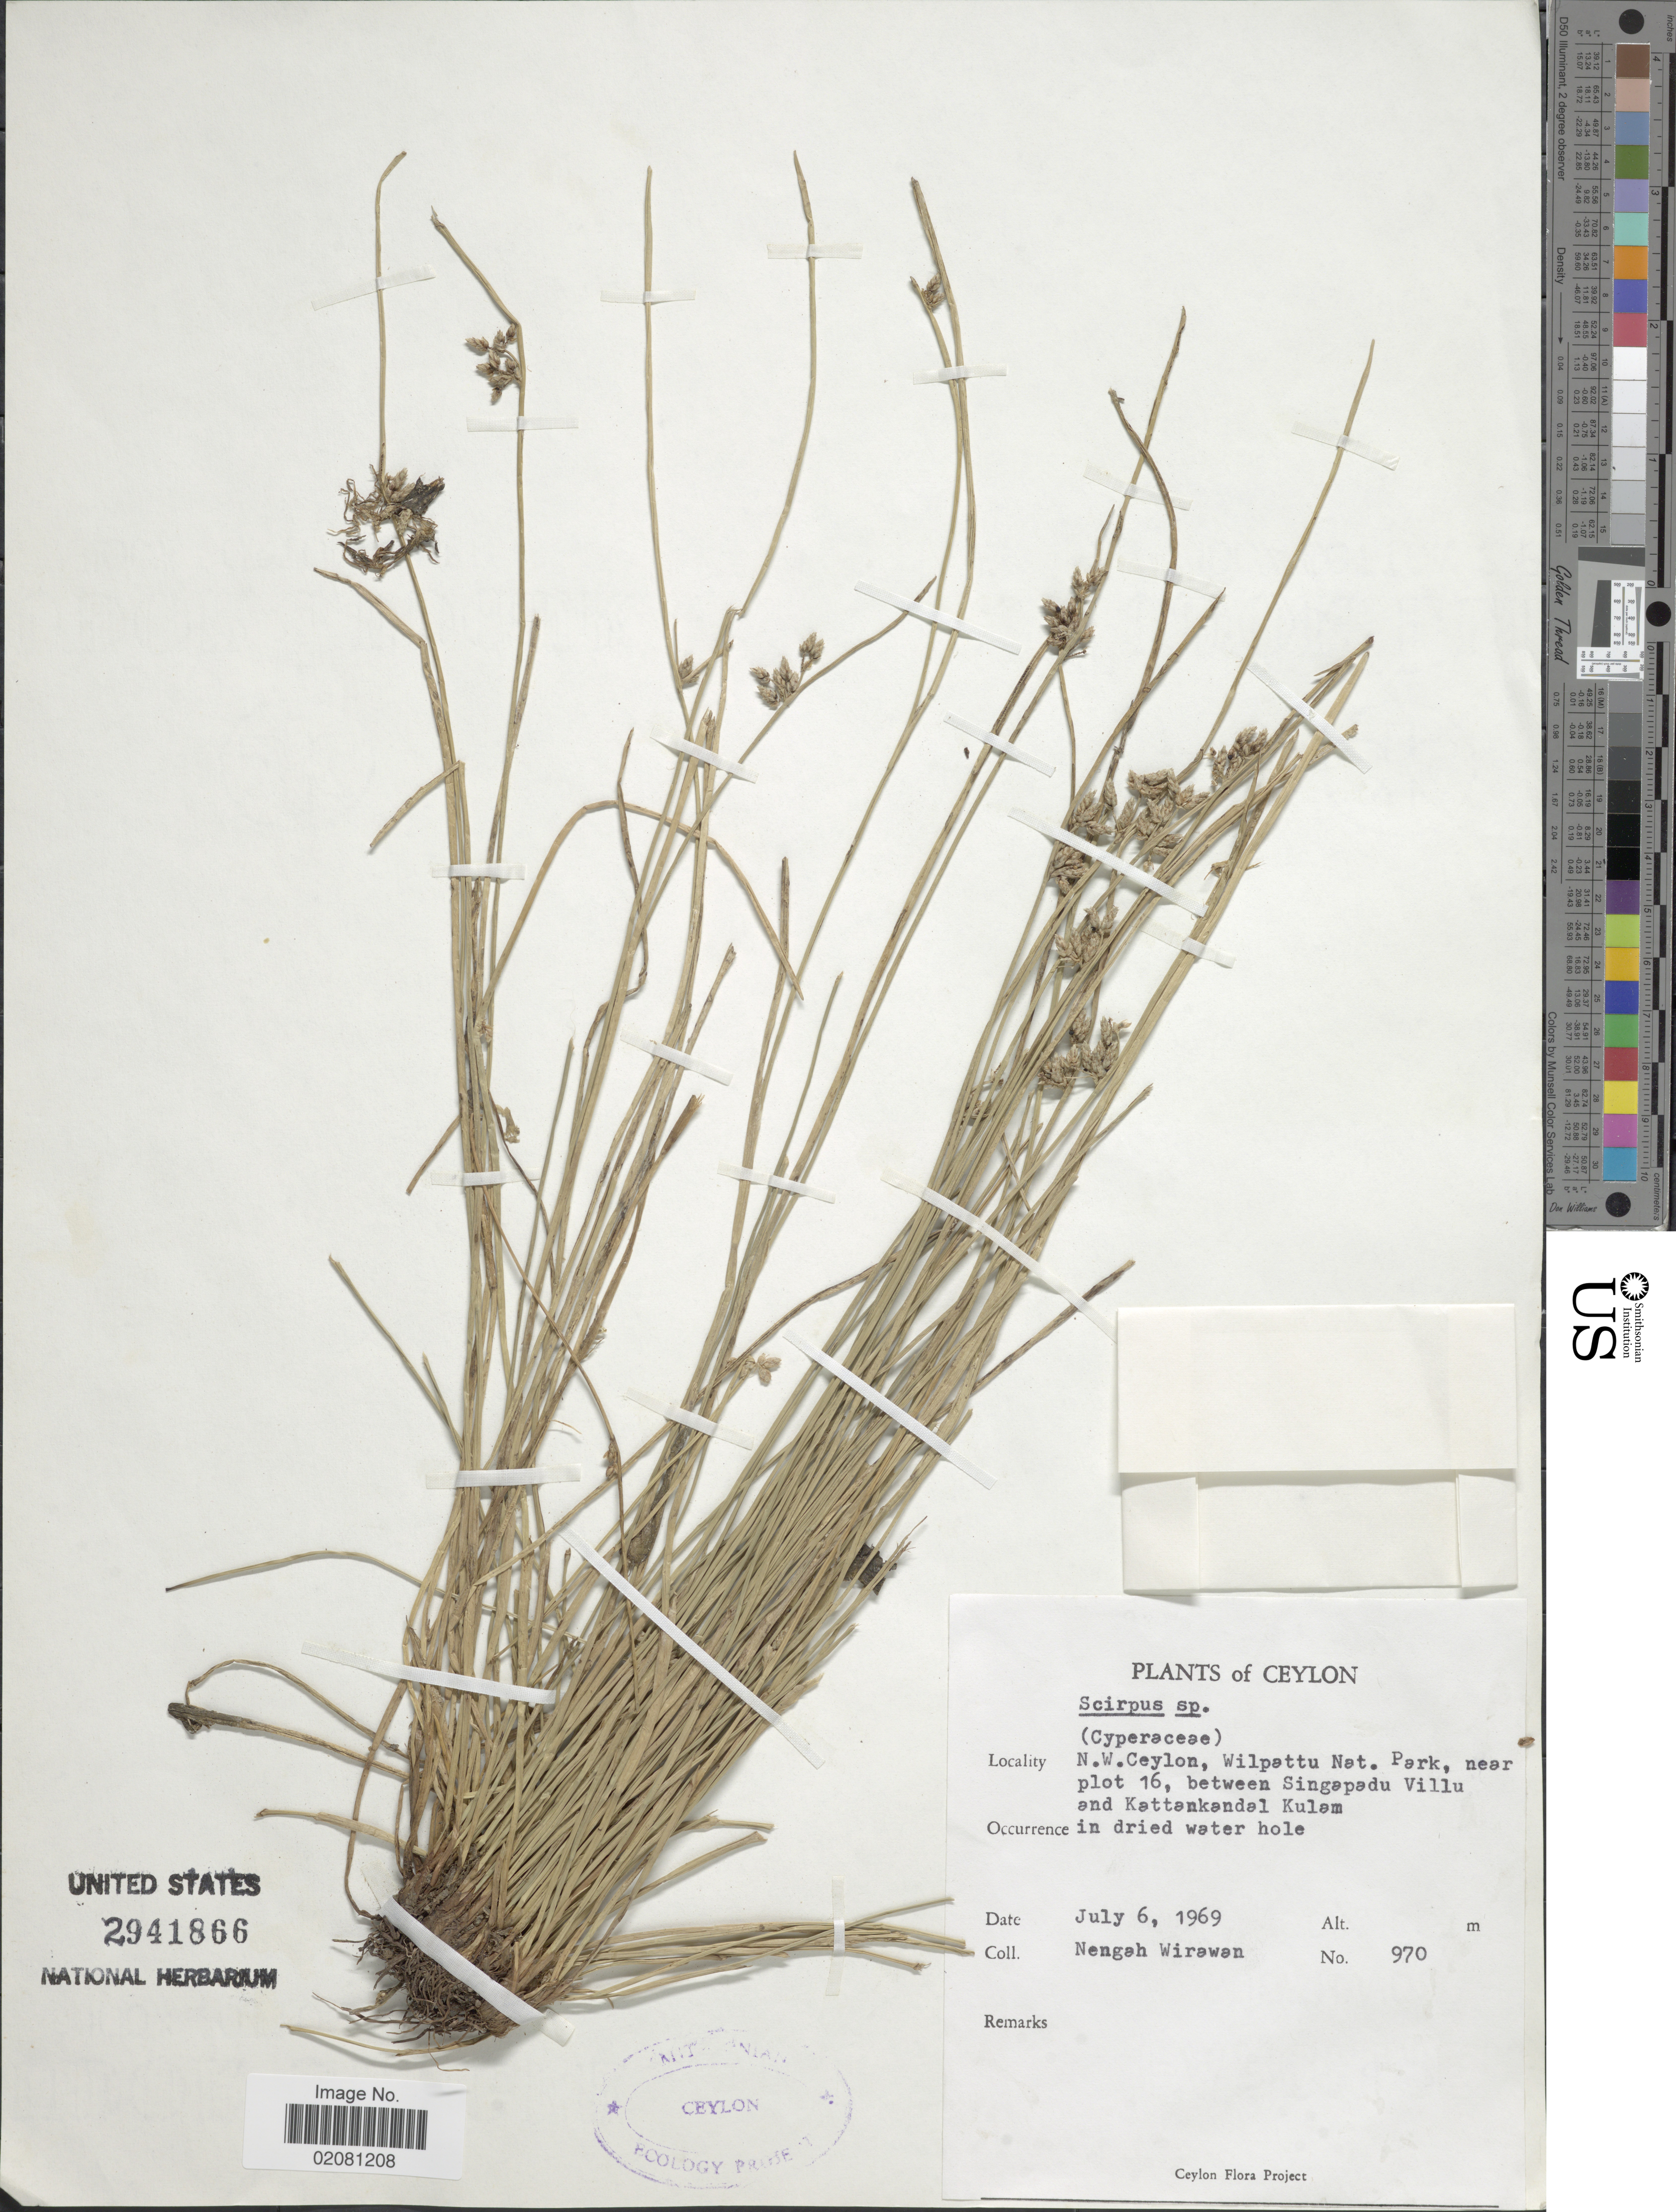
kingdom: Plantae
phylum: Tracheophyta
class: Liliopsida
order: Poales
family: Cyperaceae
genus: Schoenoplectus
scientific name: Schoenoplectus sp.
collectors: N. Wirawan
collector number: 970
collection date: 1969-07-06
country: Sri Lanka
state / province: North Western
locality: Ceylon, N. W. Ceylon, Wilpattu Nat. Park, near plot 16, between Singapadu Villu and Kattankandal Kulam, in dried water hole.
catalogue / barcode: US 2941866